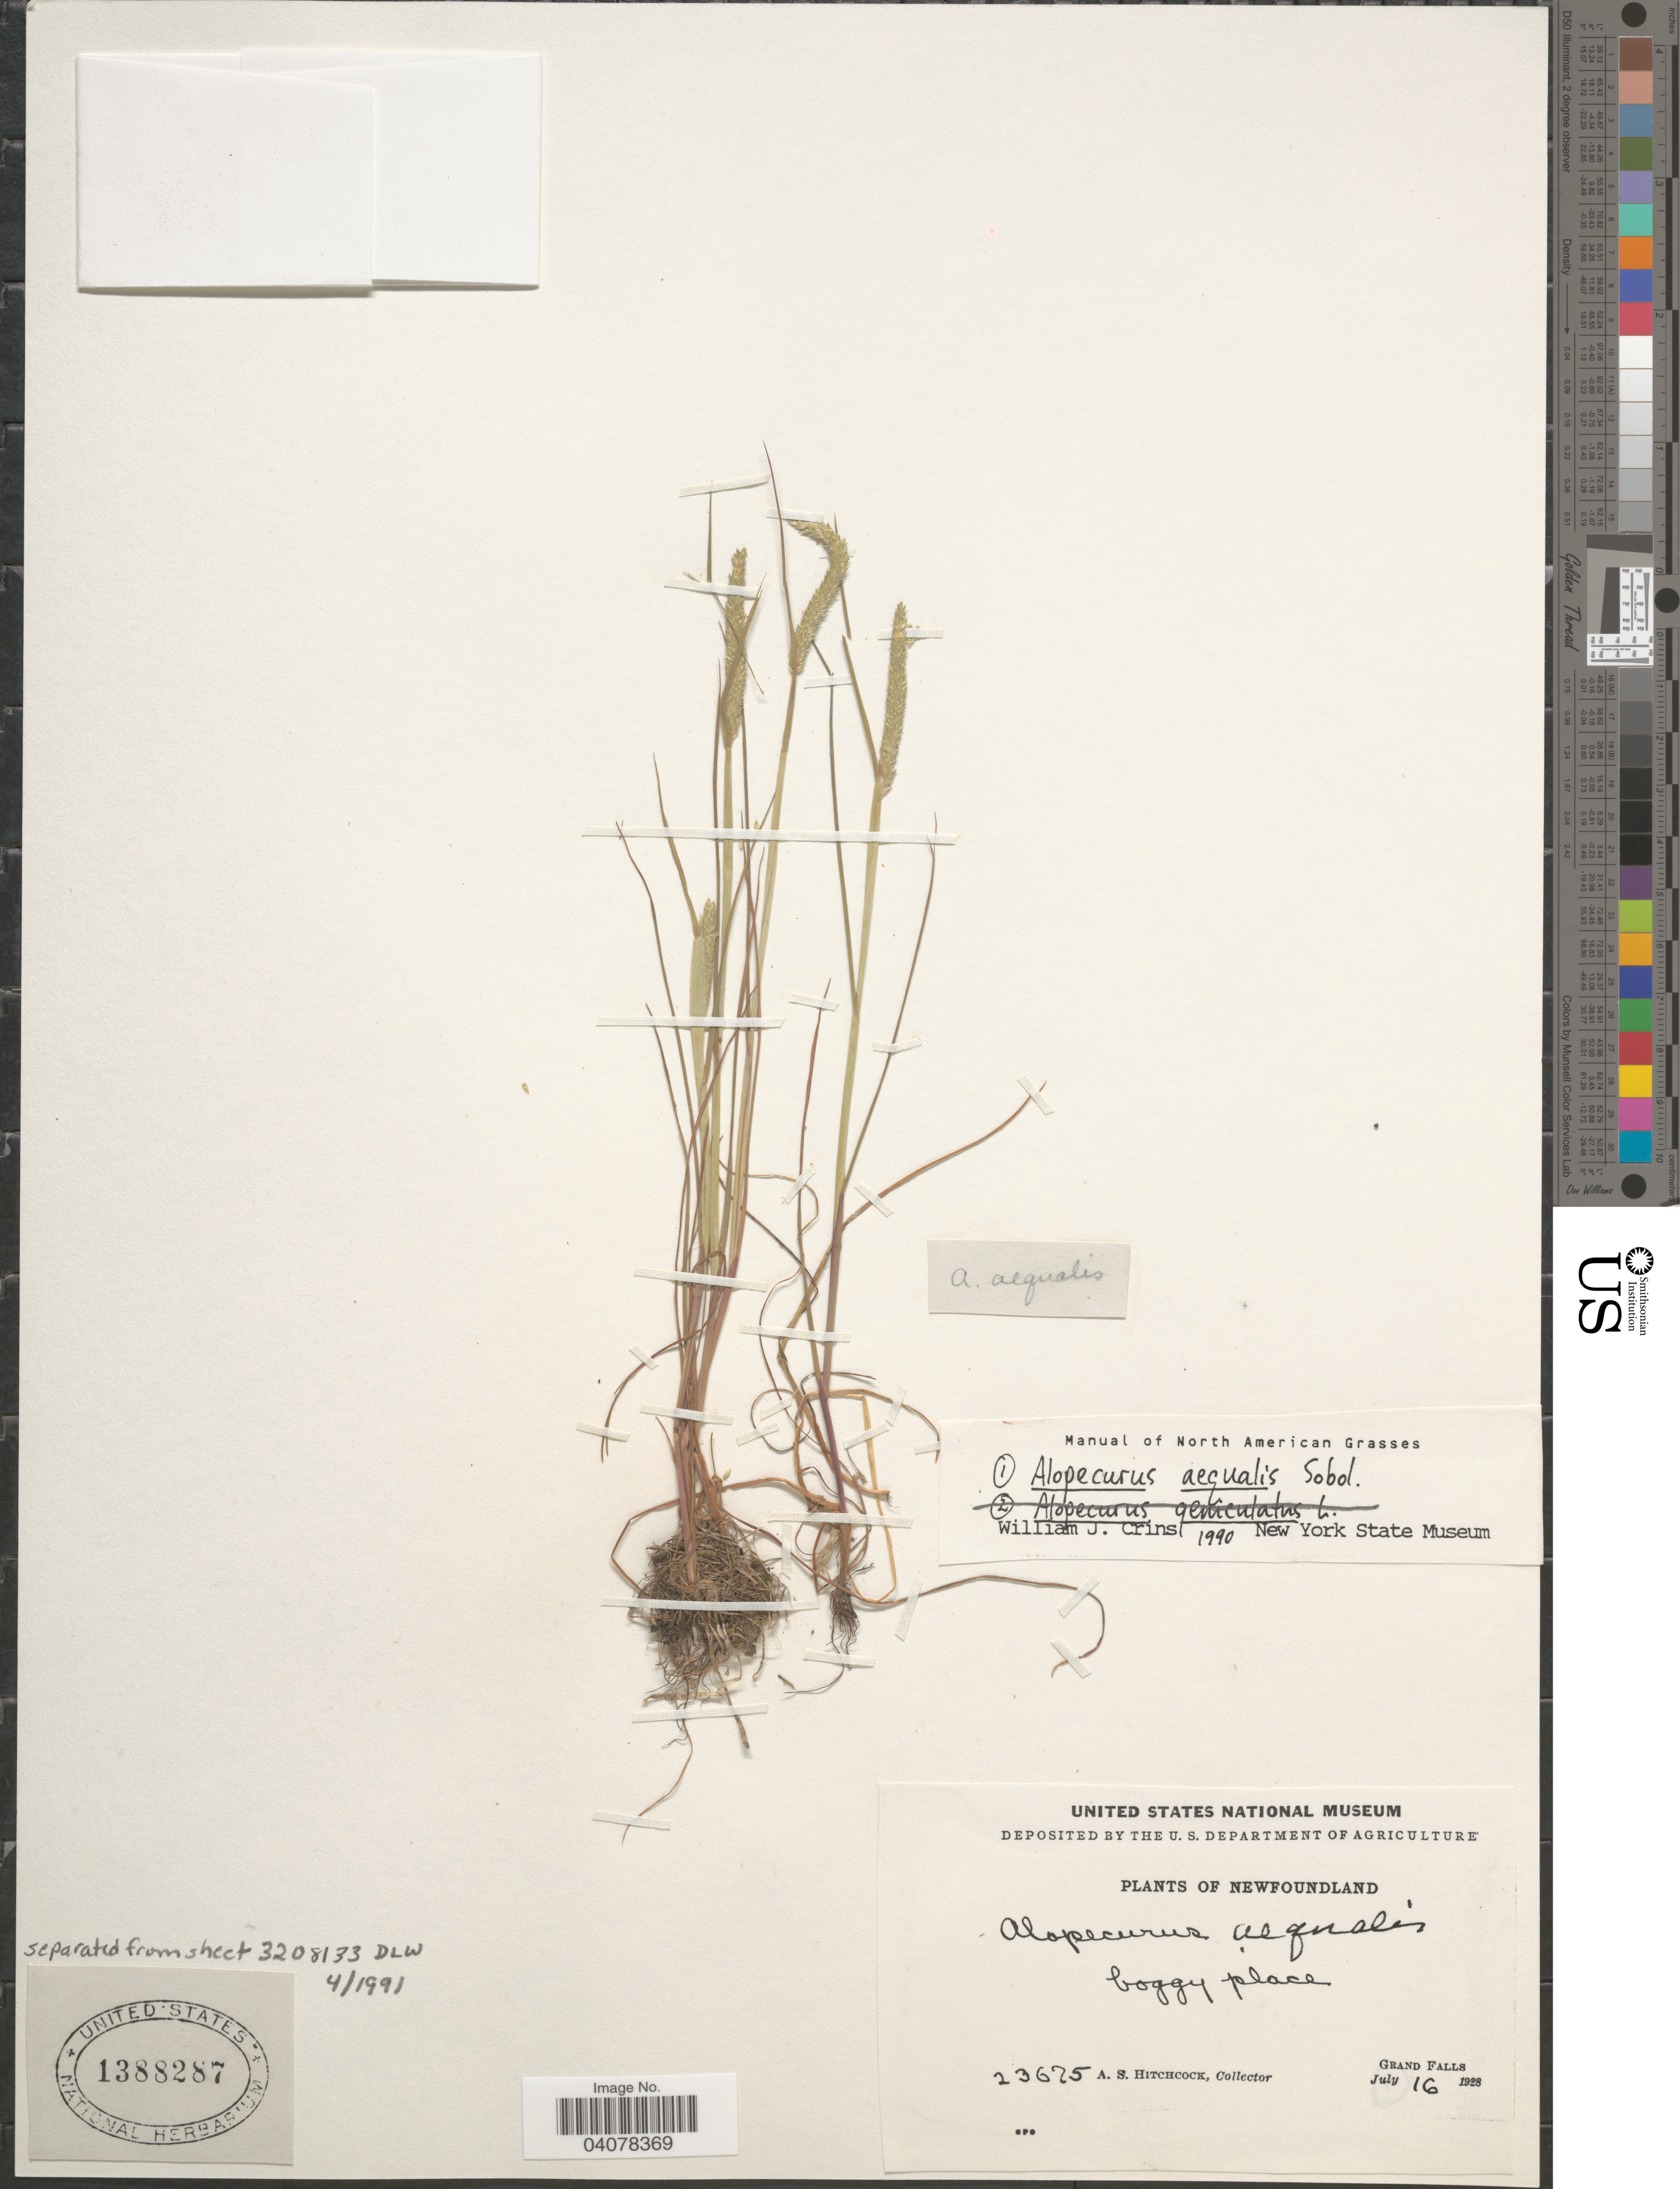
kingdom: Plantae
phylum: Tracheophyta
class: Liliopsida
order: Poales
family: Poaceae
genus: Alopecurus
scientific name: Alopecurus aequalis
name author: Sobol.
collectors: A. S. Hitchcock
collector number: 23675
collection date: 1928-07-16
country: Canada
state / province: Newfoundland and Labrador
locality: Boggy place. Grand Falls.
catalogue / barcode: US 1388287